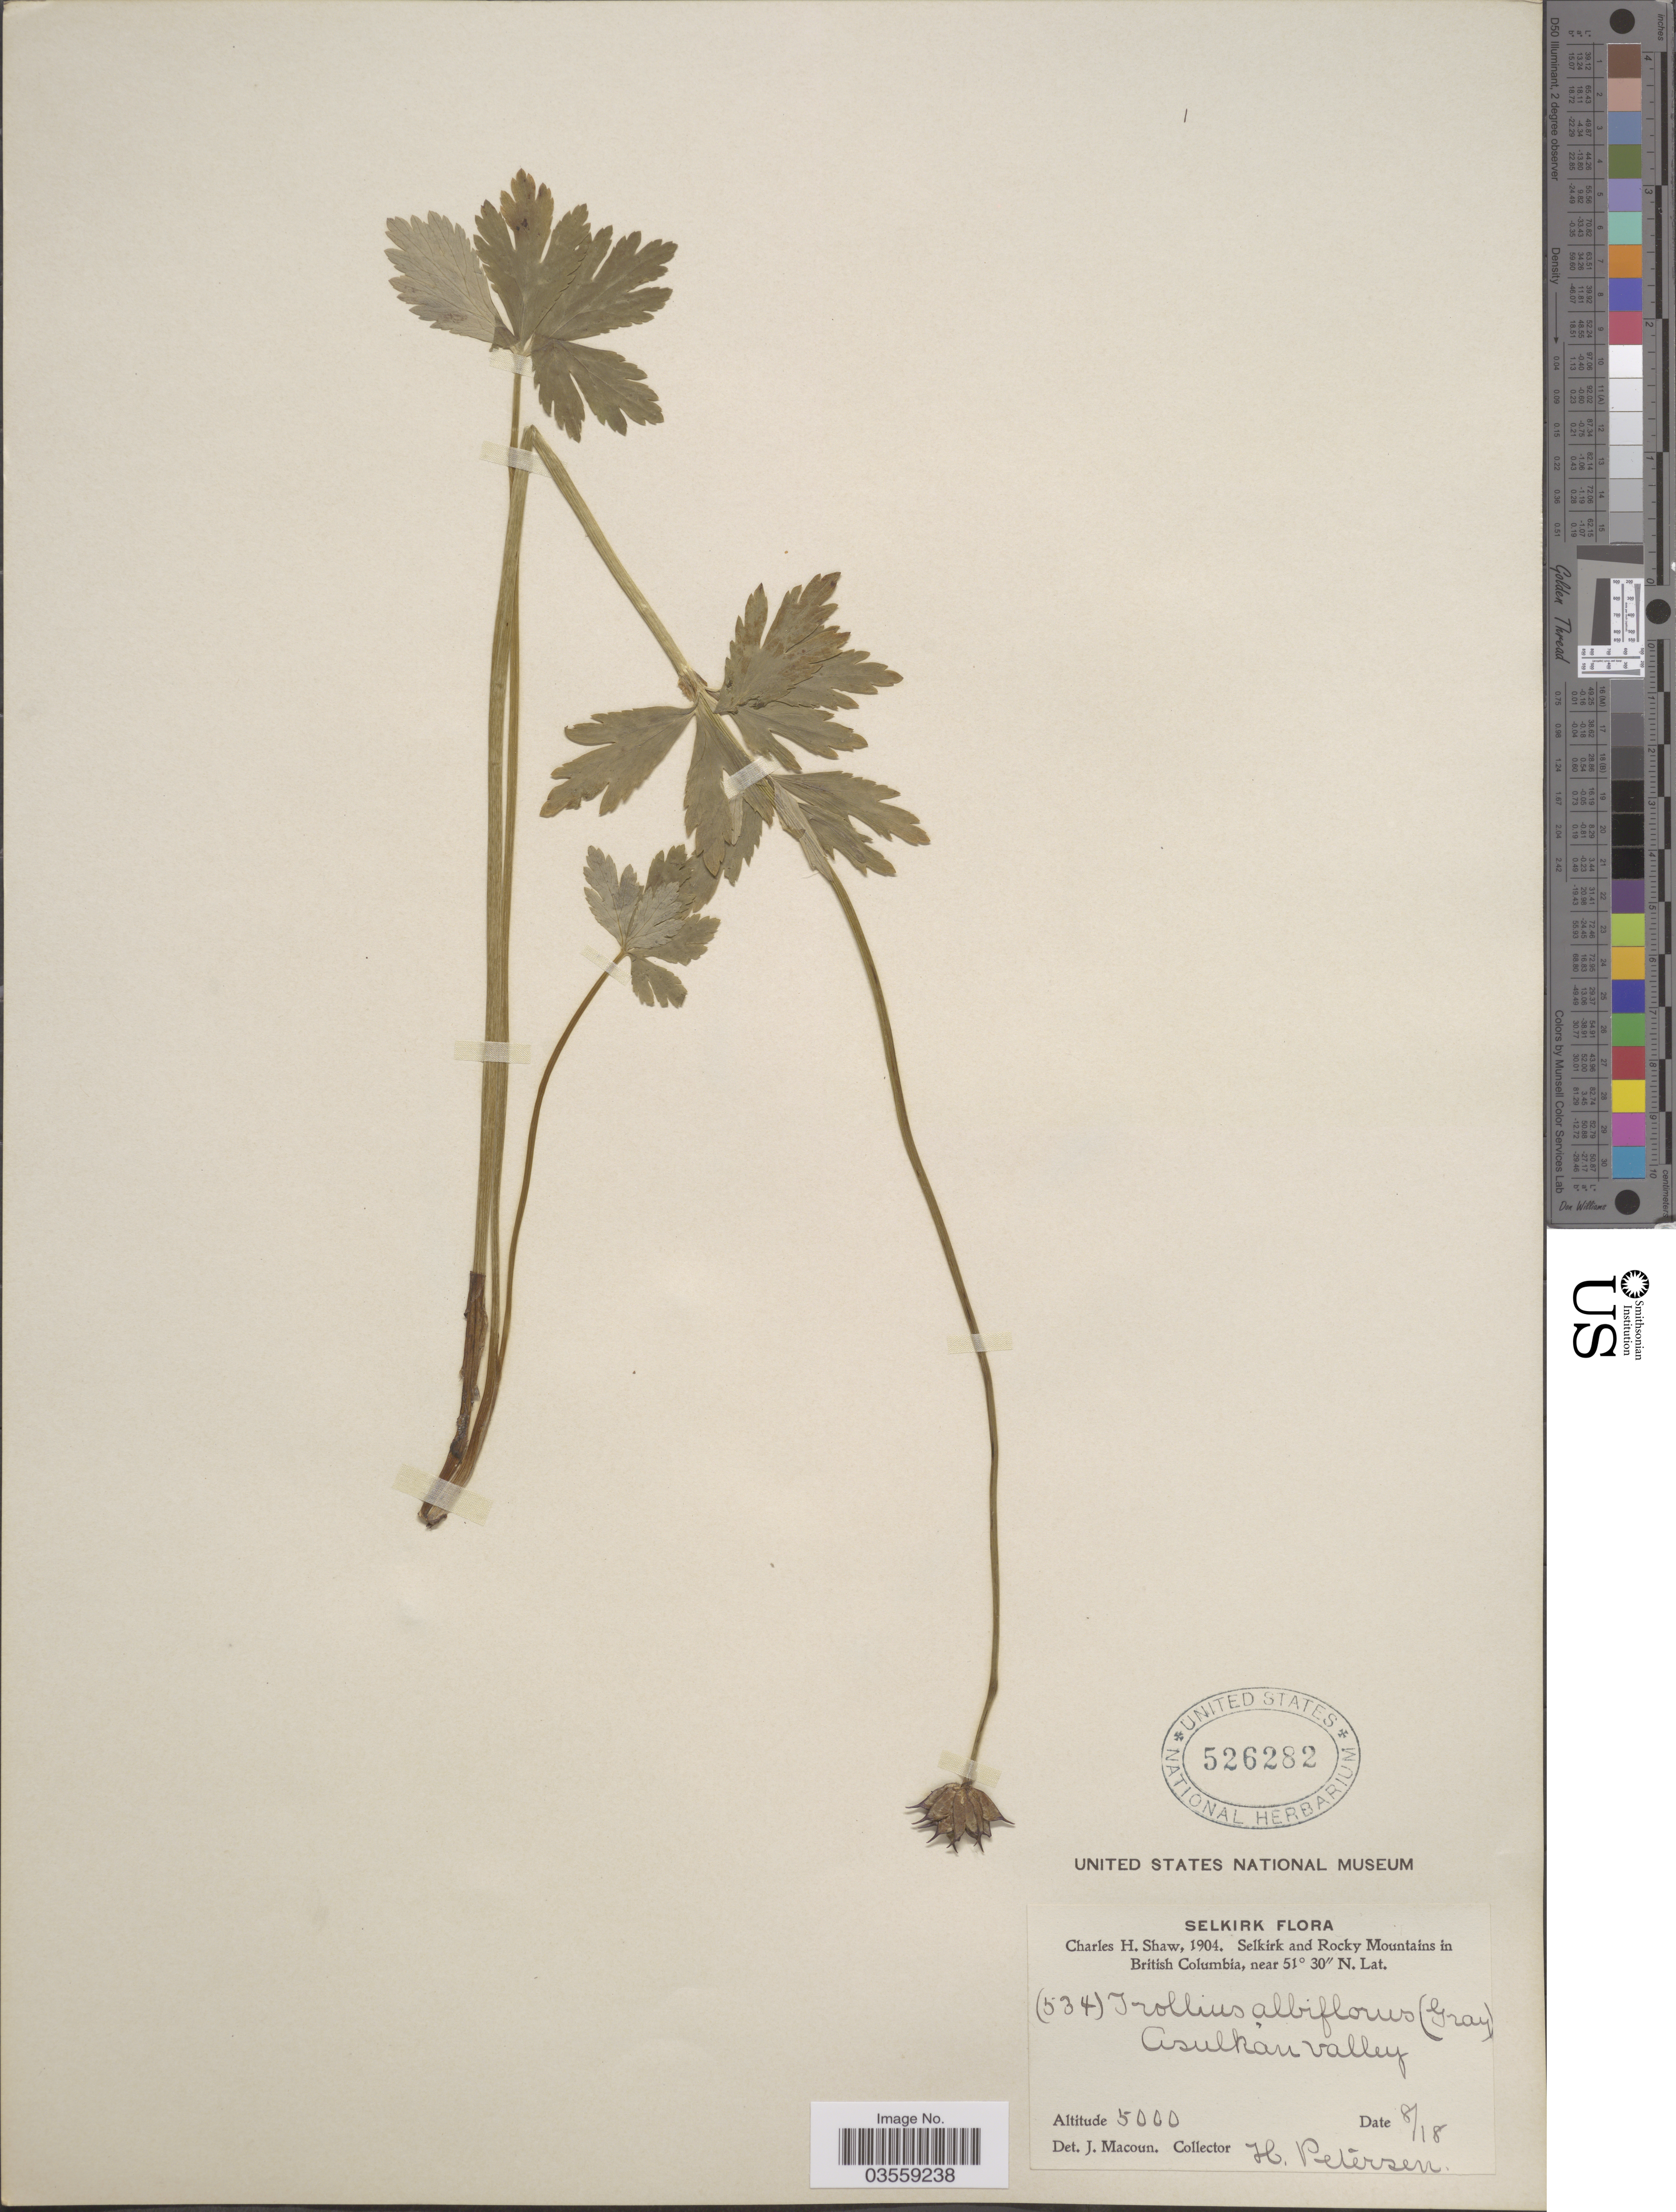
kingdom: Plantae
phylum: Tracheophyta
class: Magnoliopsida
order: Ranunculales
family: Ranunculaceae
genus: Trollius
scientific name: Trollius laxus var. albiflorus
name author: A. Gray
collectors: H. Petersen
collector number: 534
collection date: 1904-08-18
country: Canada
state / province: British Columbia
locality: Selkirk. Selkirk and Rocky Mountains. Asulkan Valley.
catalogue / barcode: US 526282